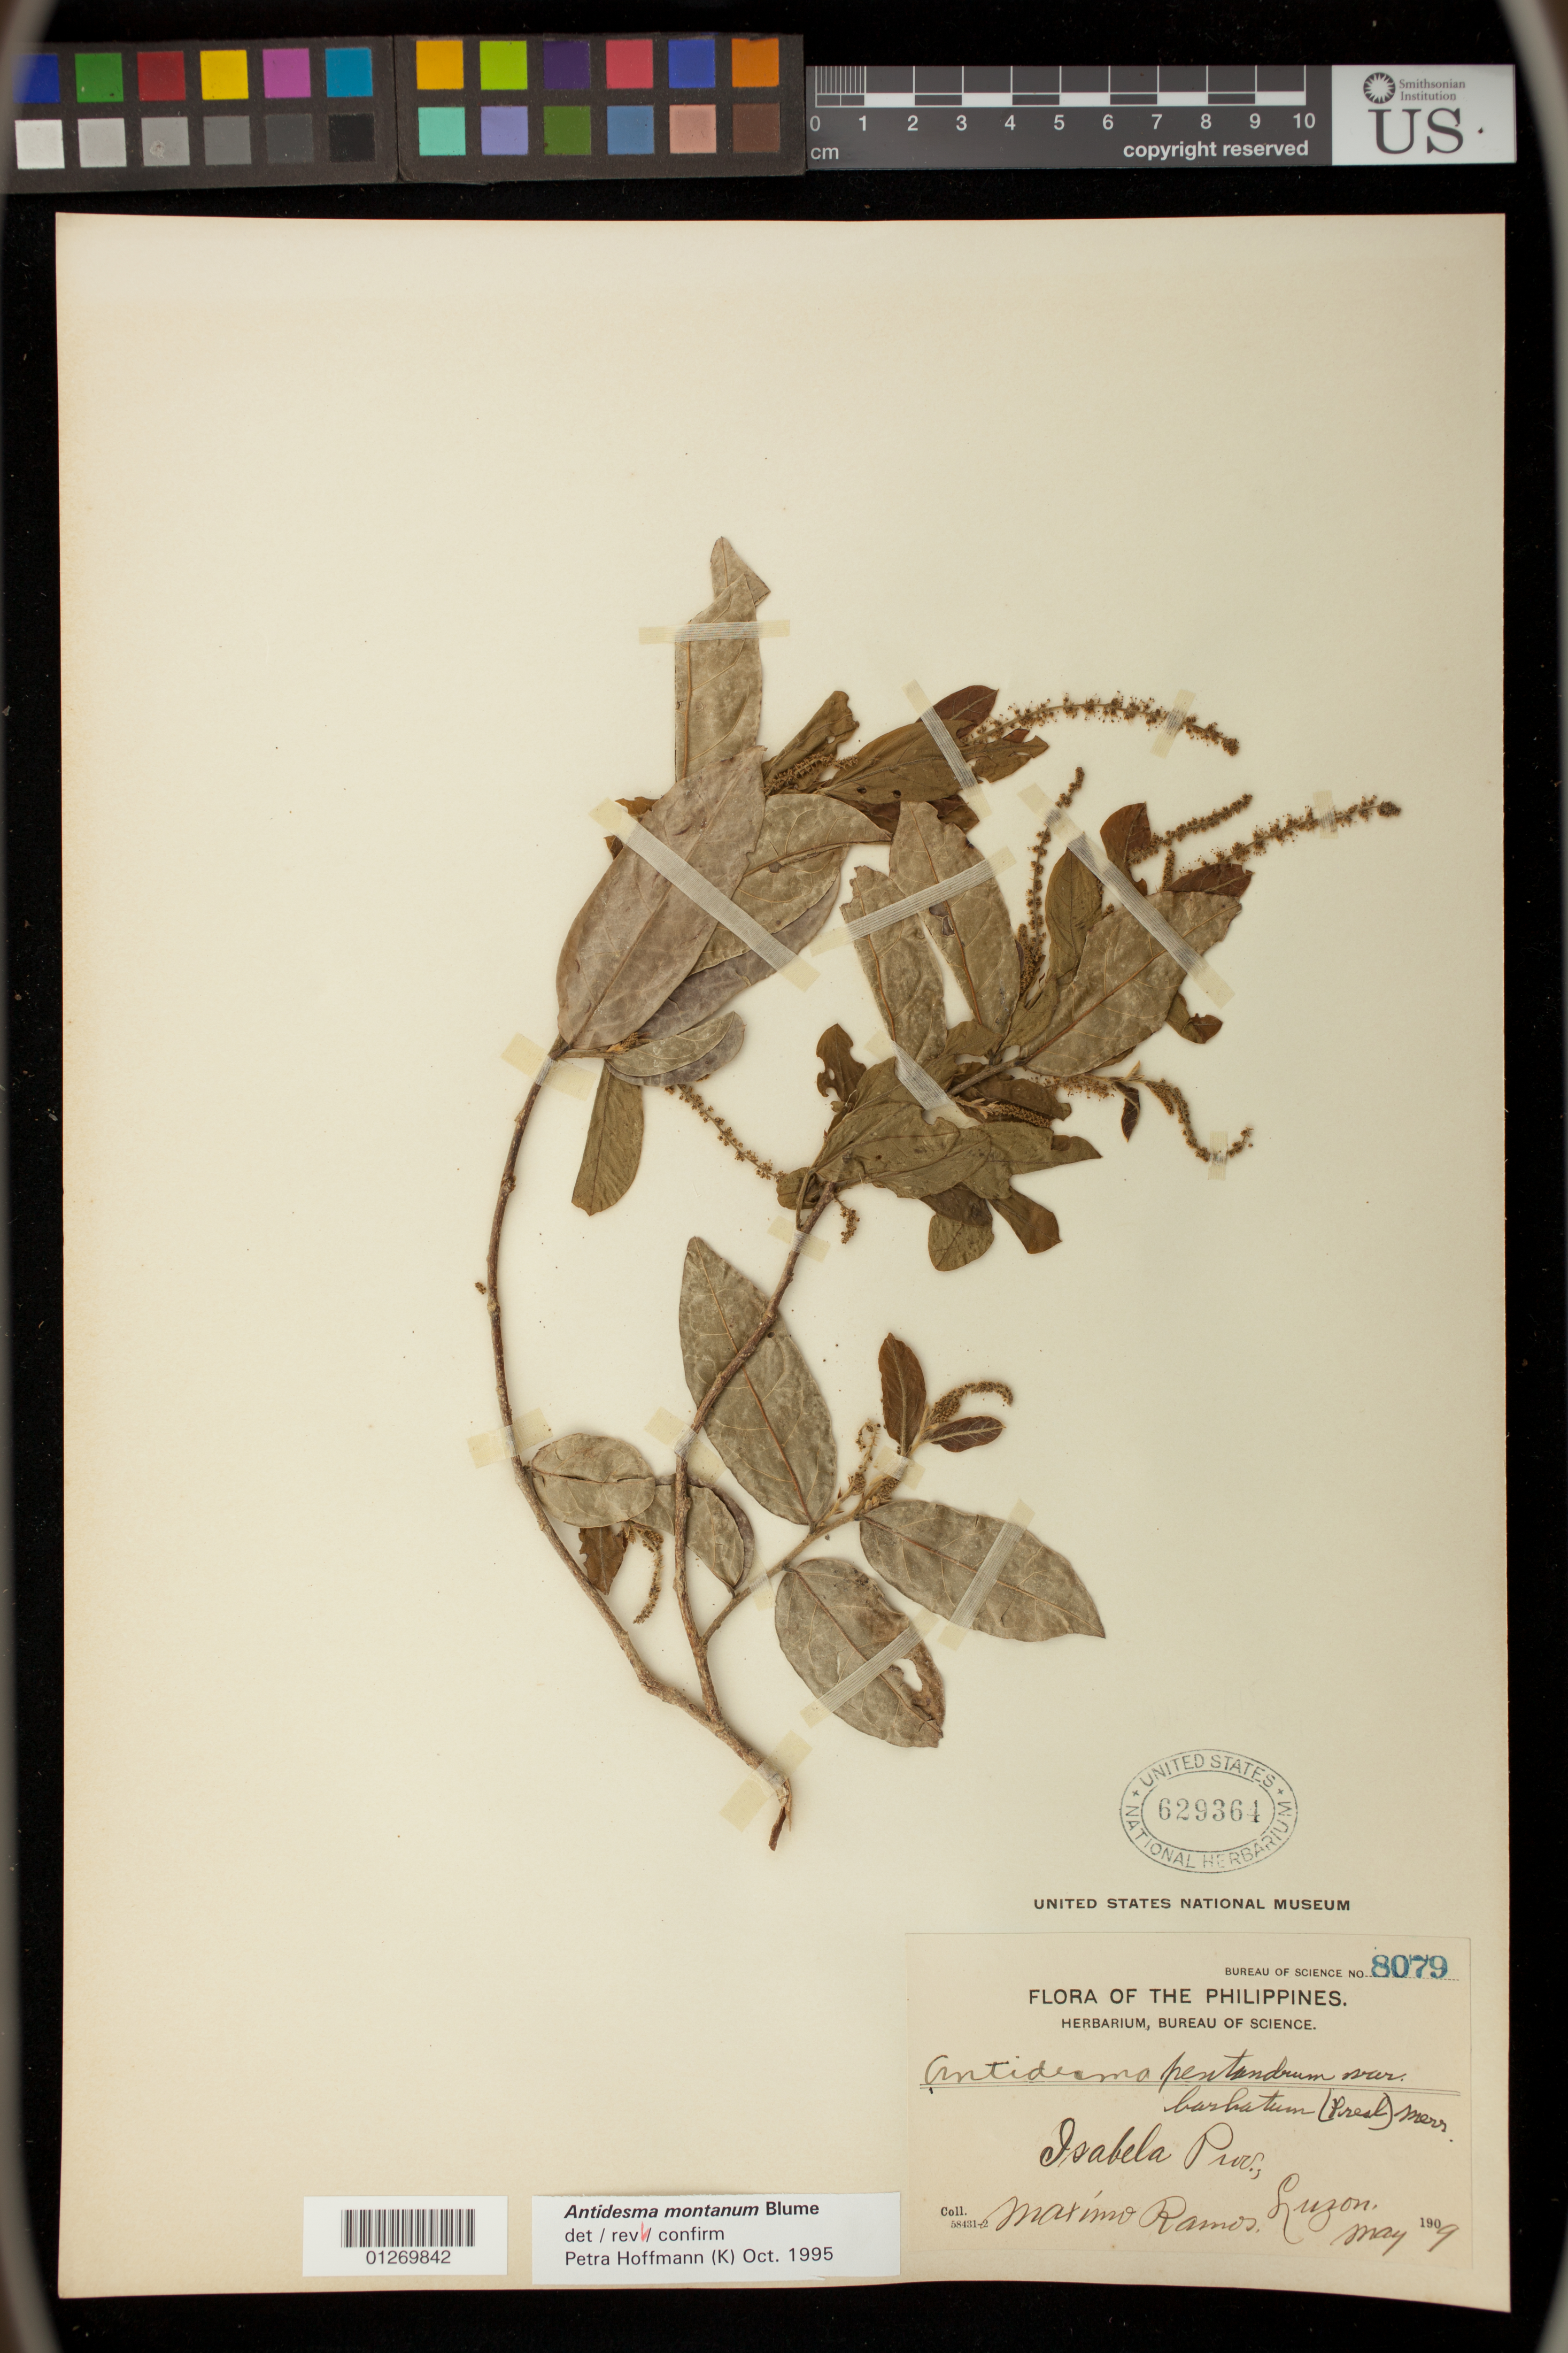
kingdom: Plantae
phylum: Tracheophyta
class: Magnoliopsida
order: Malpighiales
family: Phyllanthaceae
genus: Antidesma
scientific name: Antidesma montanum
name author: Blume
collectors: M. Ramos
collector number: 8079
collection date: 1909-05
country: Philippines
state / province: Cagayan Valley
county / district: Isabela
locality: Isabela Prov., Luzon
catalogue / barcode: US 629364